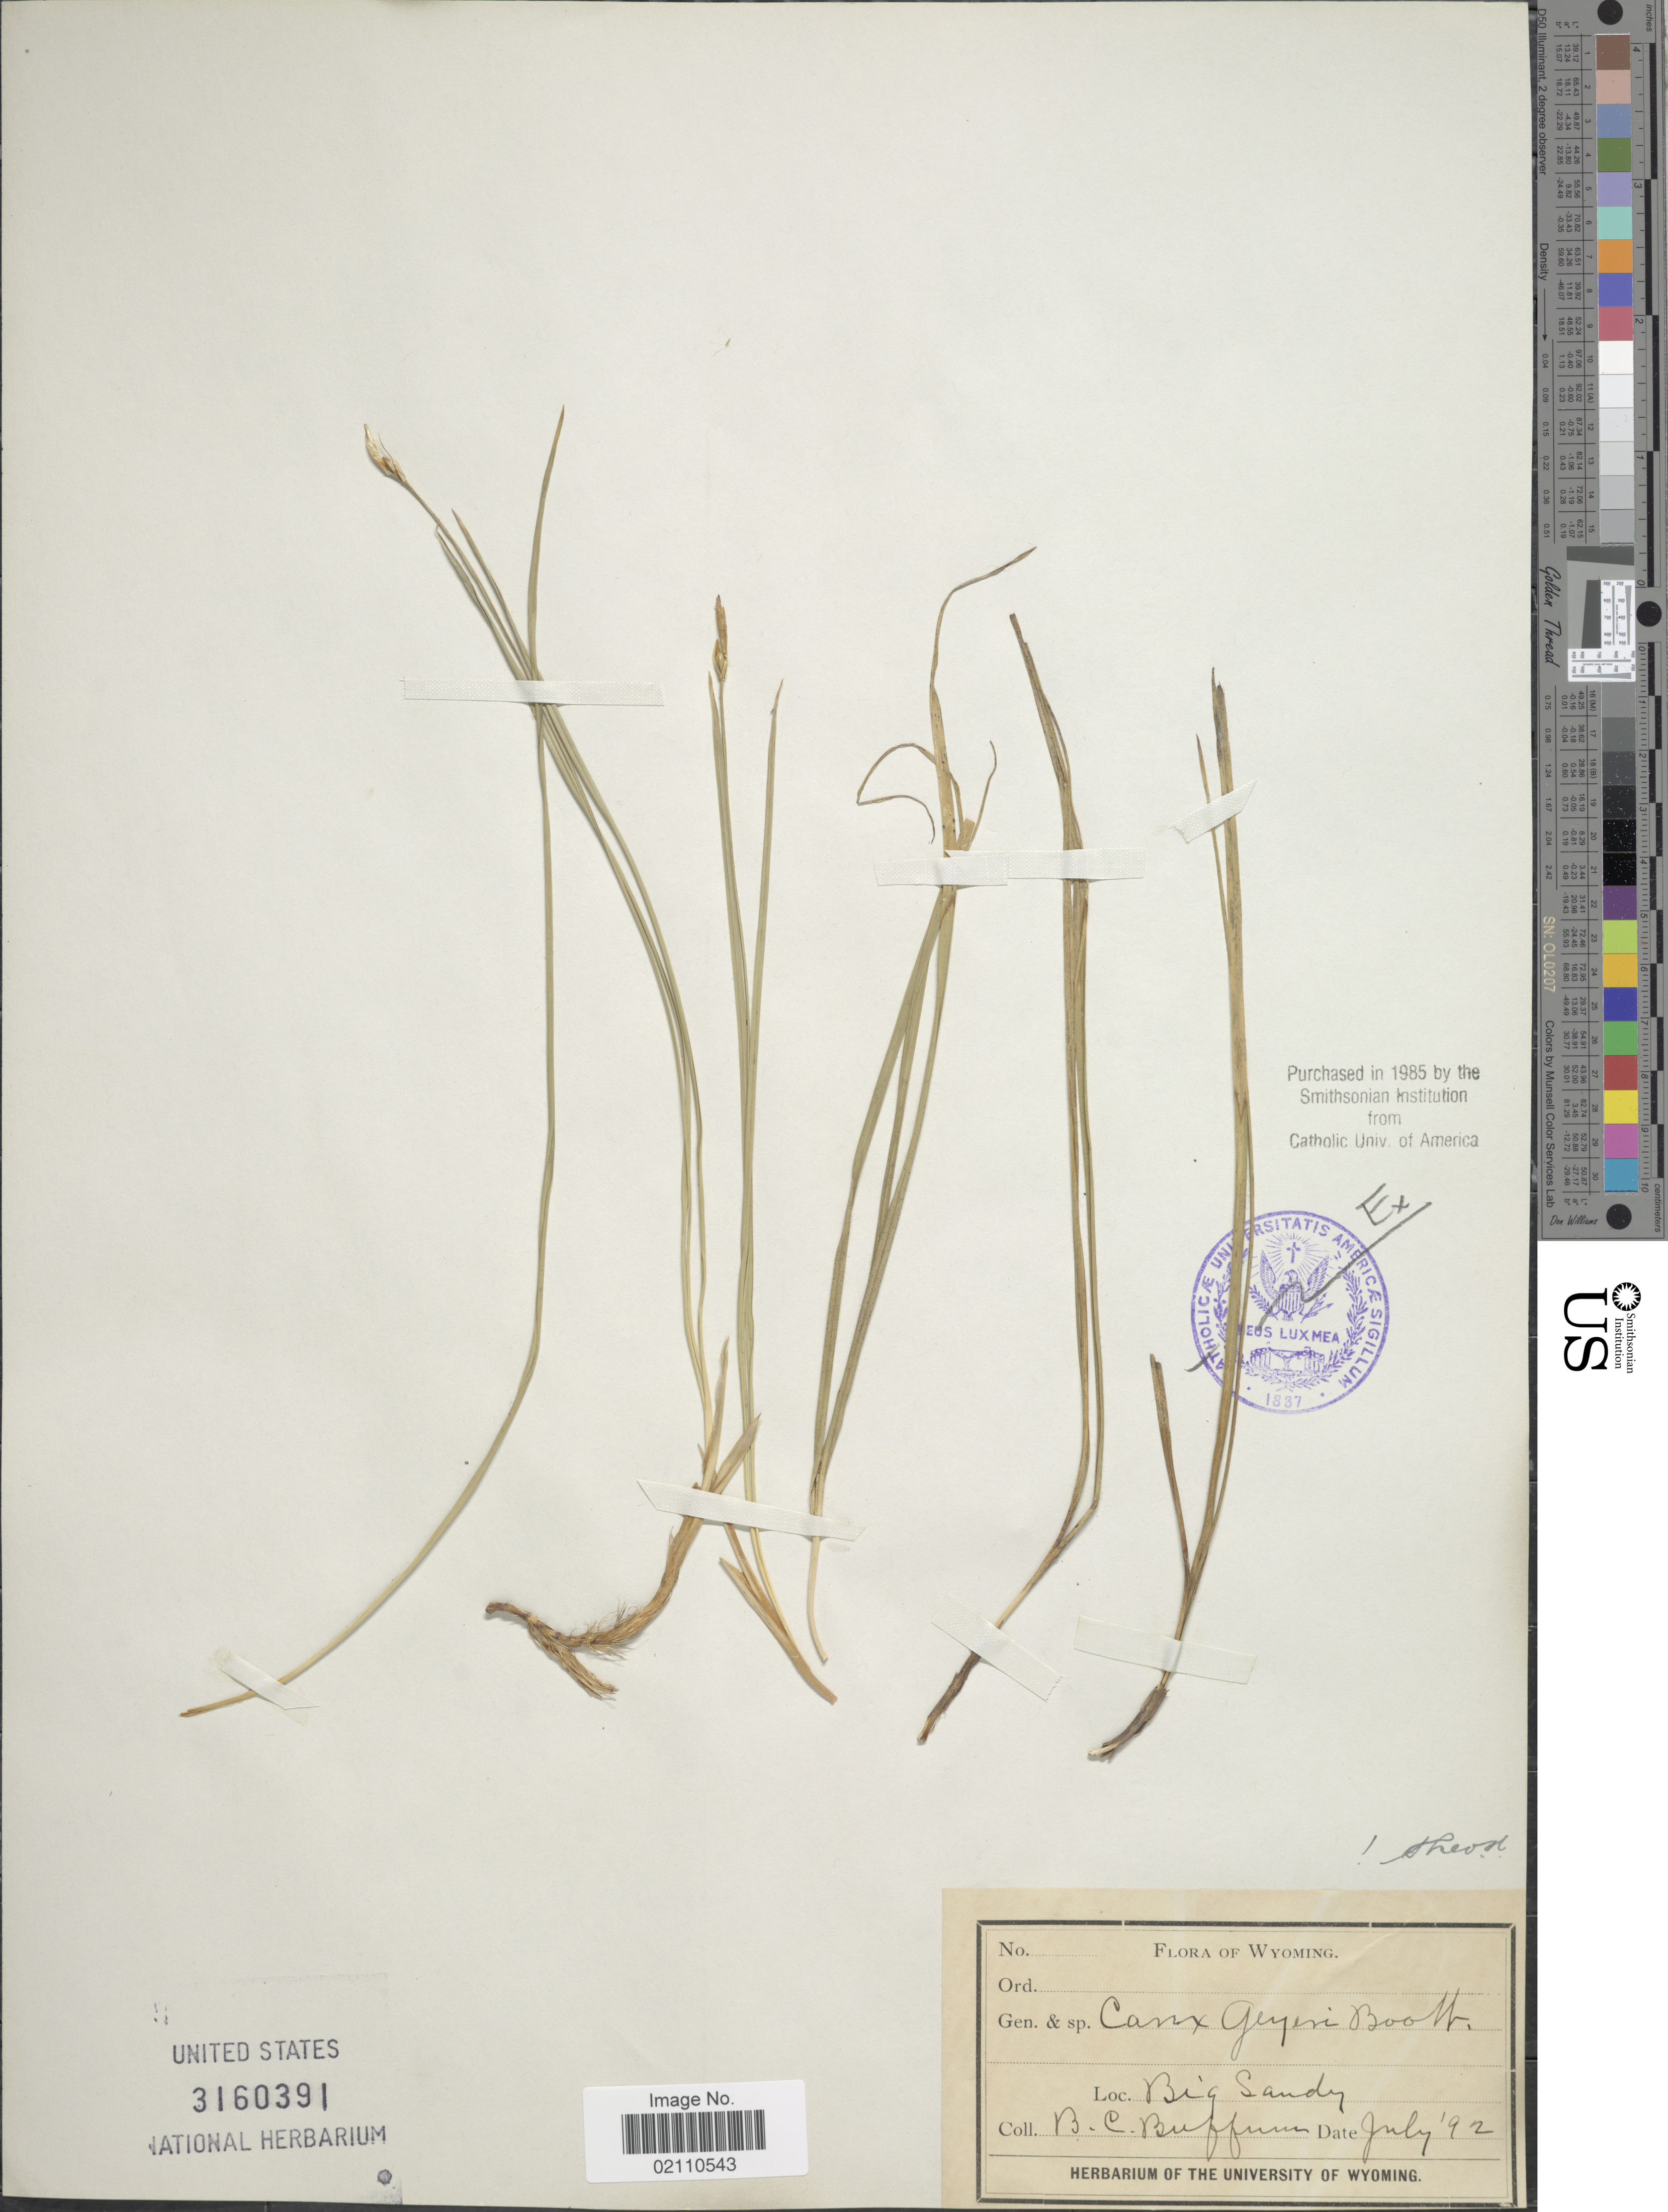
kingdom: Plantae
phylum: Tracheophyta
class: Liliopsida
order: Poales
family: Cyperaceae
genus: Carex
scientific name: Carex geyeri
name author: Boott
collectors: B. Buffum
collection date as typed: Transcribed d/m/y: /7/92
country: United States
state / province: Wyoming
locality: Big Sandy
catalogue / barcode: US 3160391